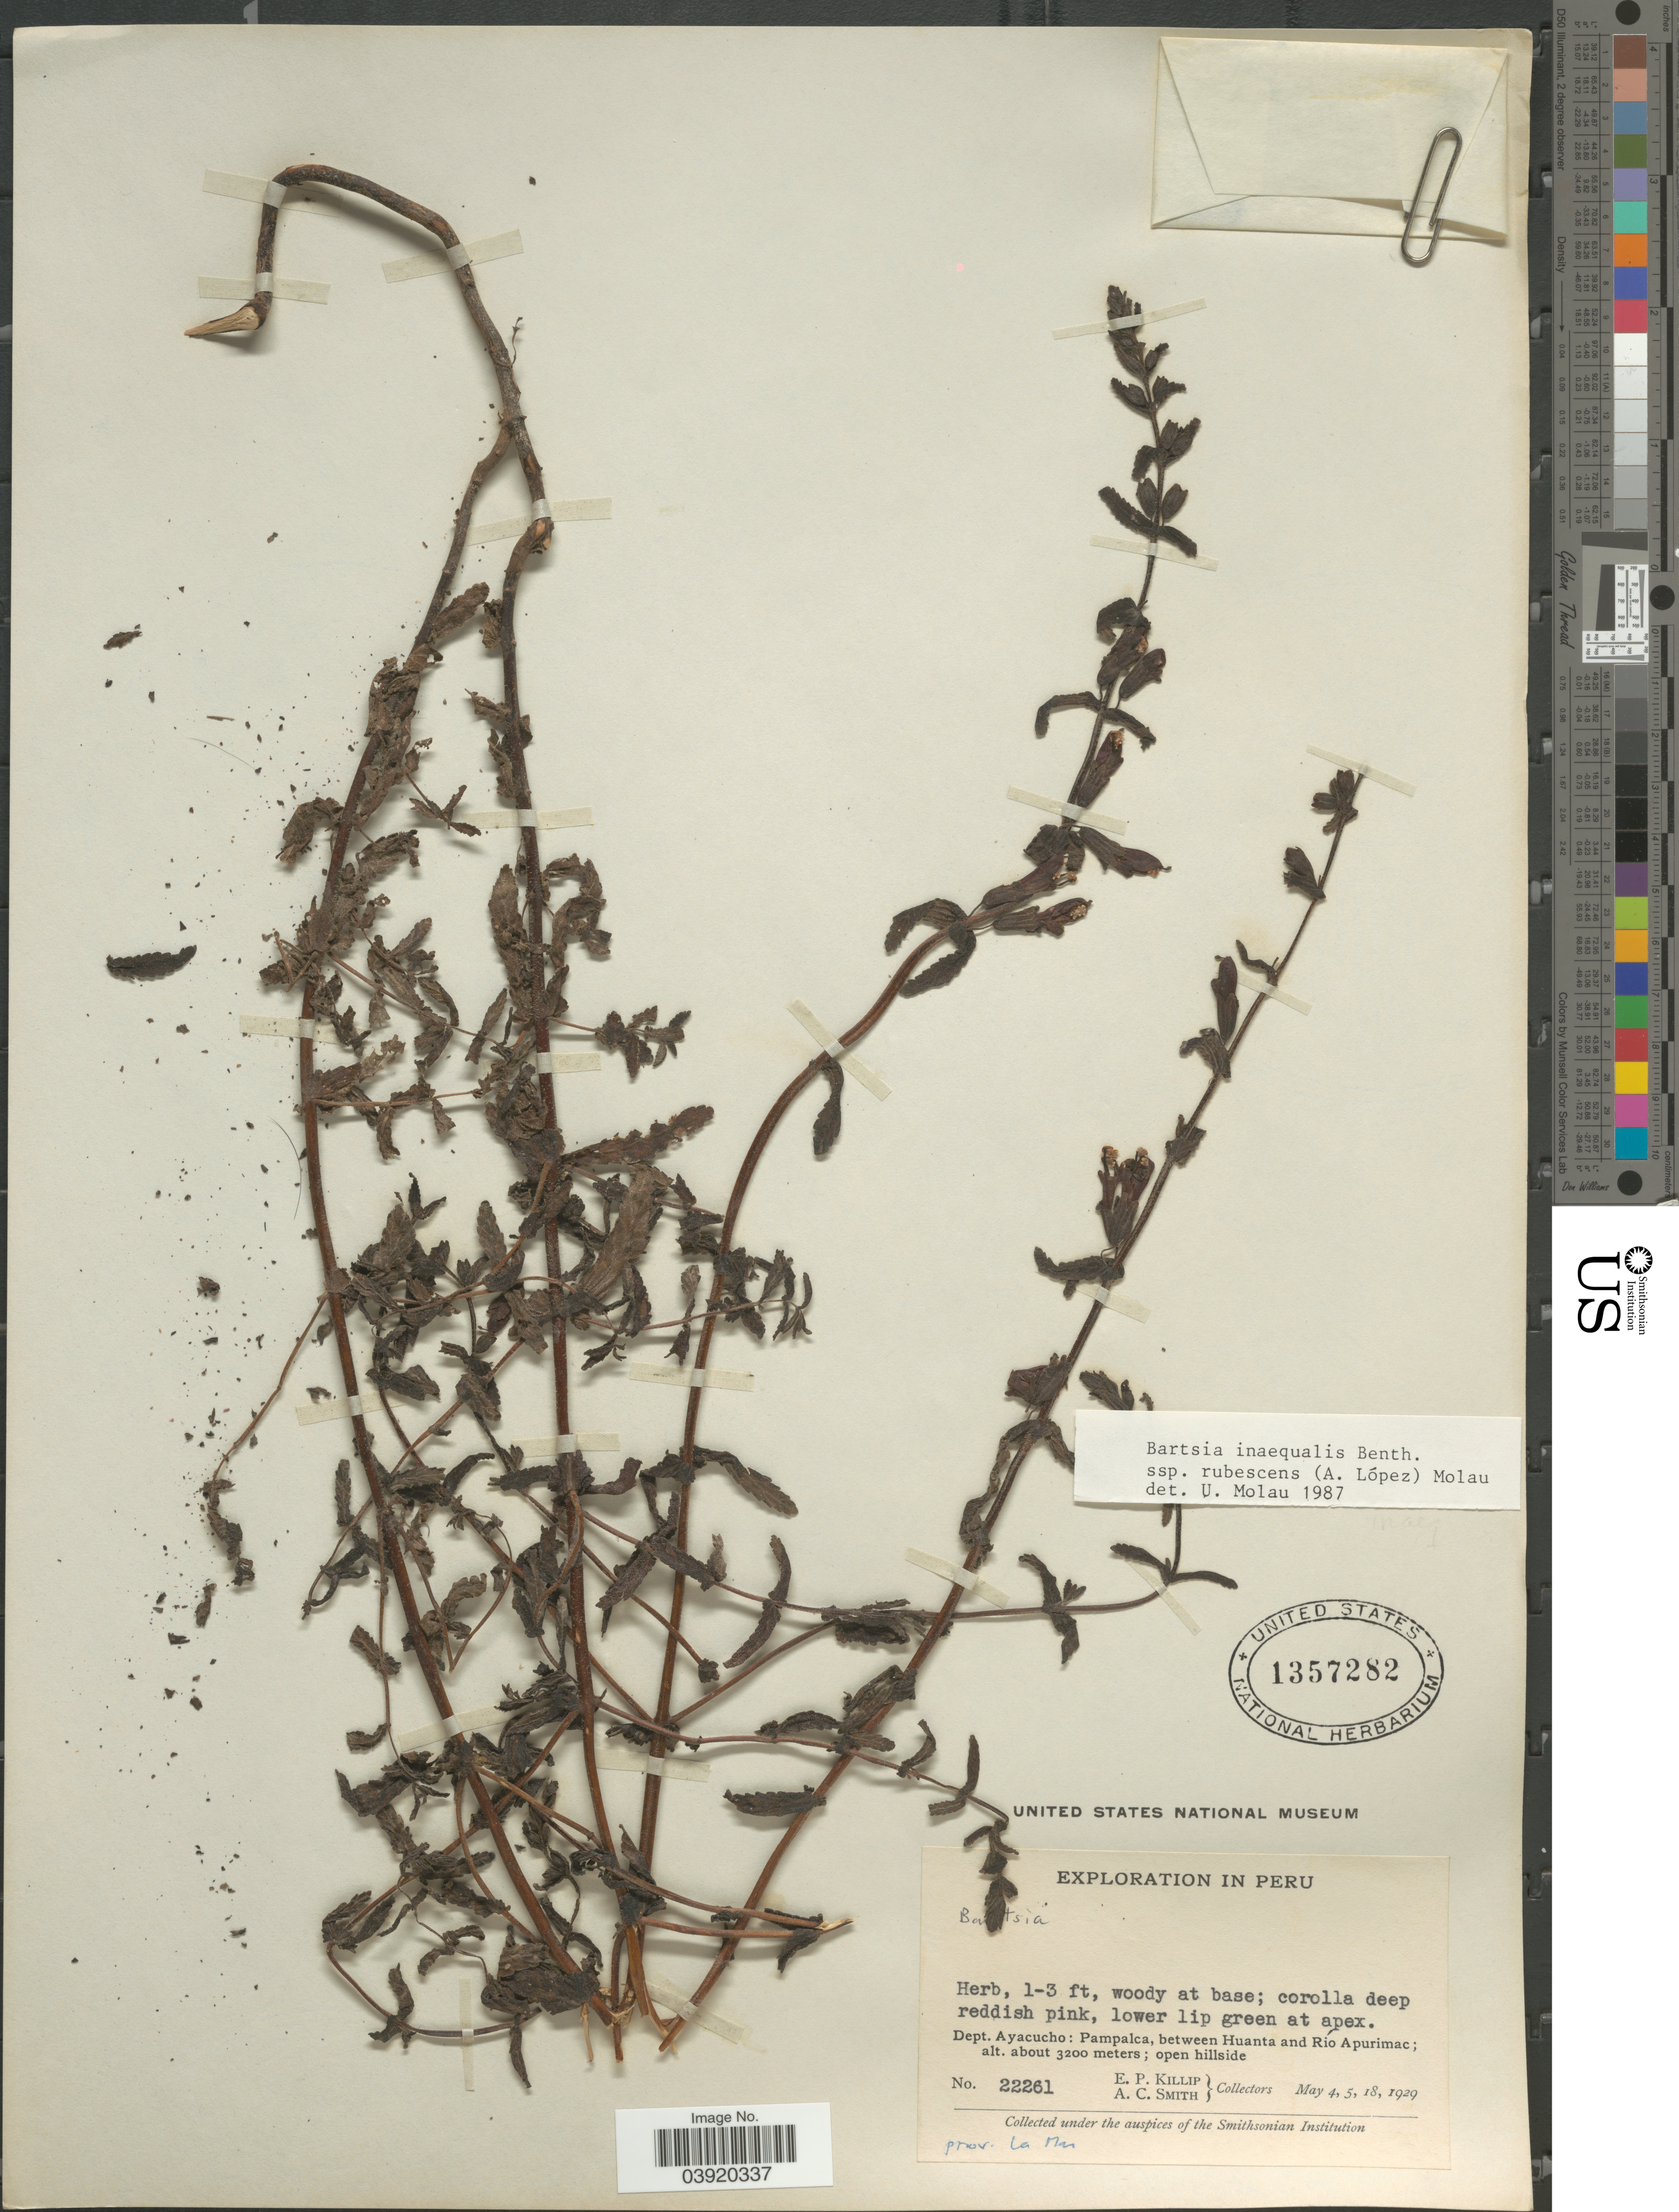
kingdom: Plantae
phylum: Tracheophyta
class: Magnoliopsida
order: Lamiales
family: Orobanchaceae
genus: Neobartsia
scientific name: Neobartsia inaequalis subsp. duripilis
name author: (Edwin) Uribe-Convers & Tank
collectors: E. P. Killip & A. C. Smith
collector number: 22261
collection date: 1929-05-04/1929-05-18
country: Peru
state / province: Ayacucho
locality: Dept. Ayacucho: Pampalca, between Huanta and Río Apurimac. Prov. La Mar.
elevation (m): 3200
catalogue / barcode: US 1357282